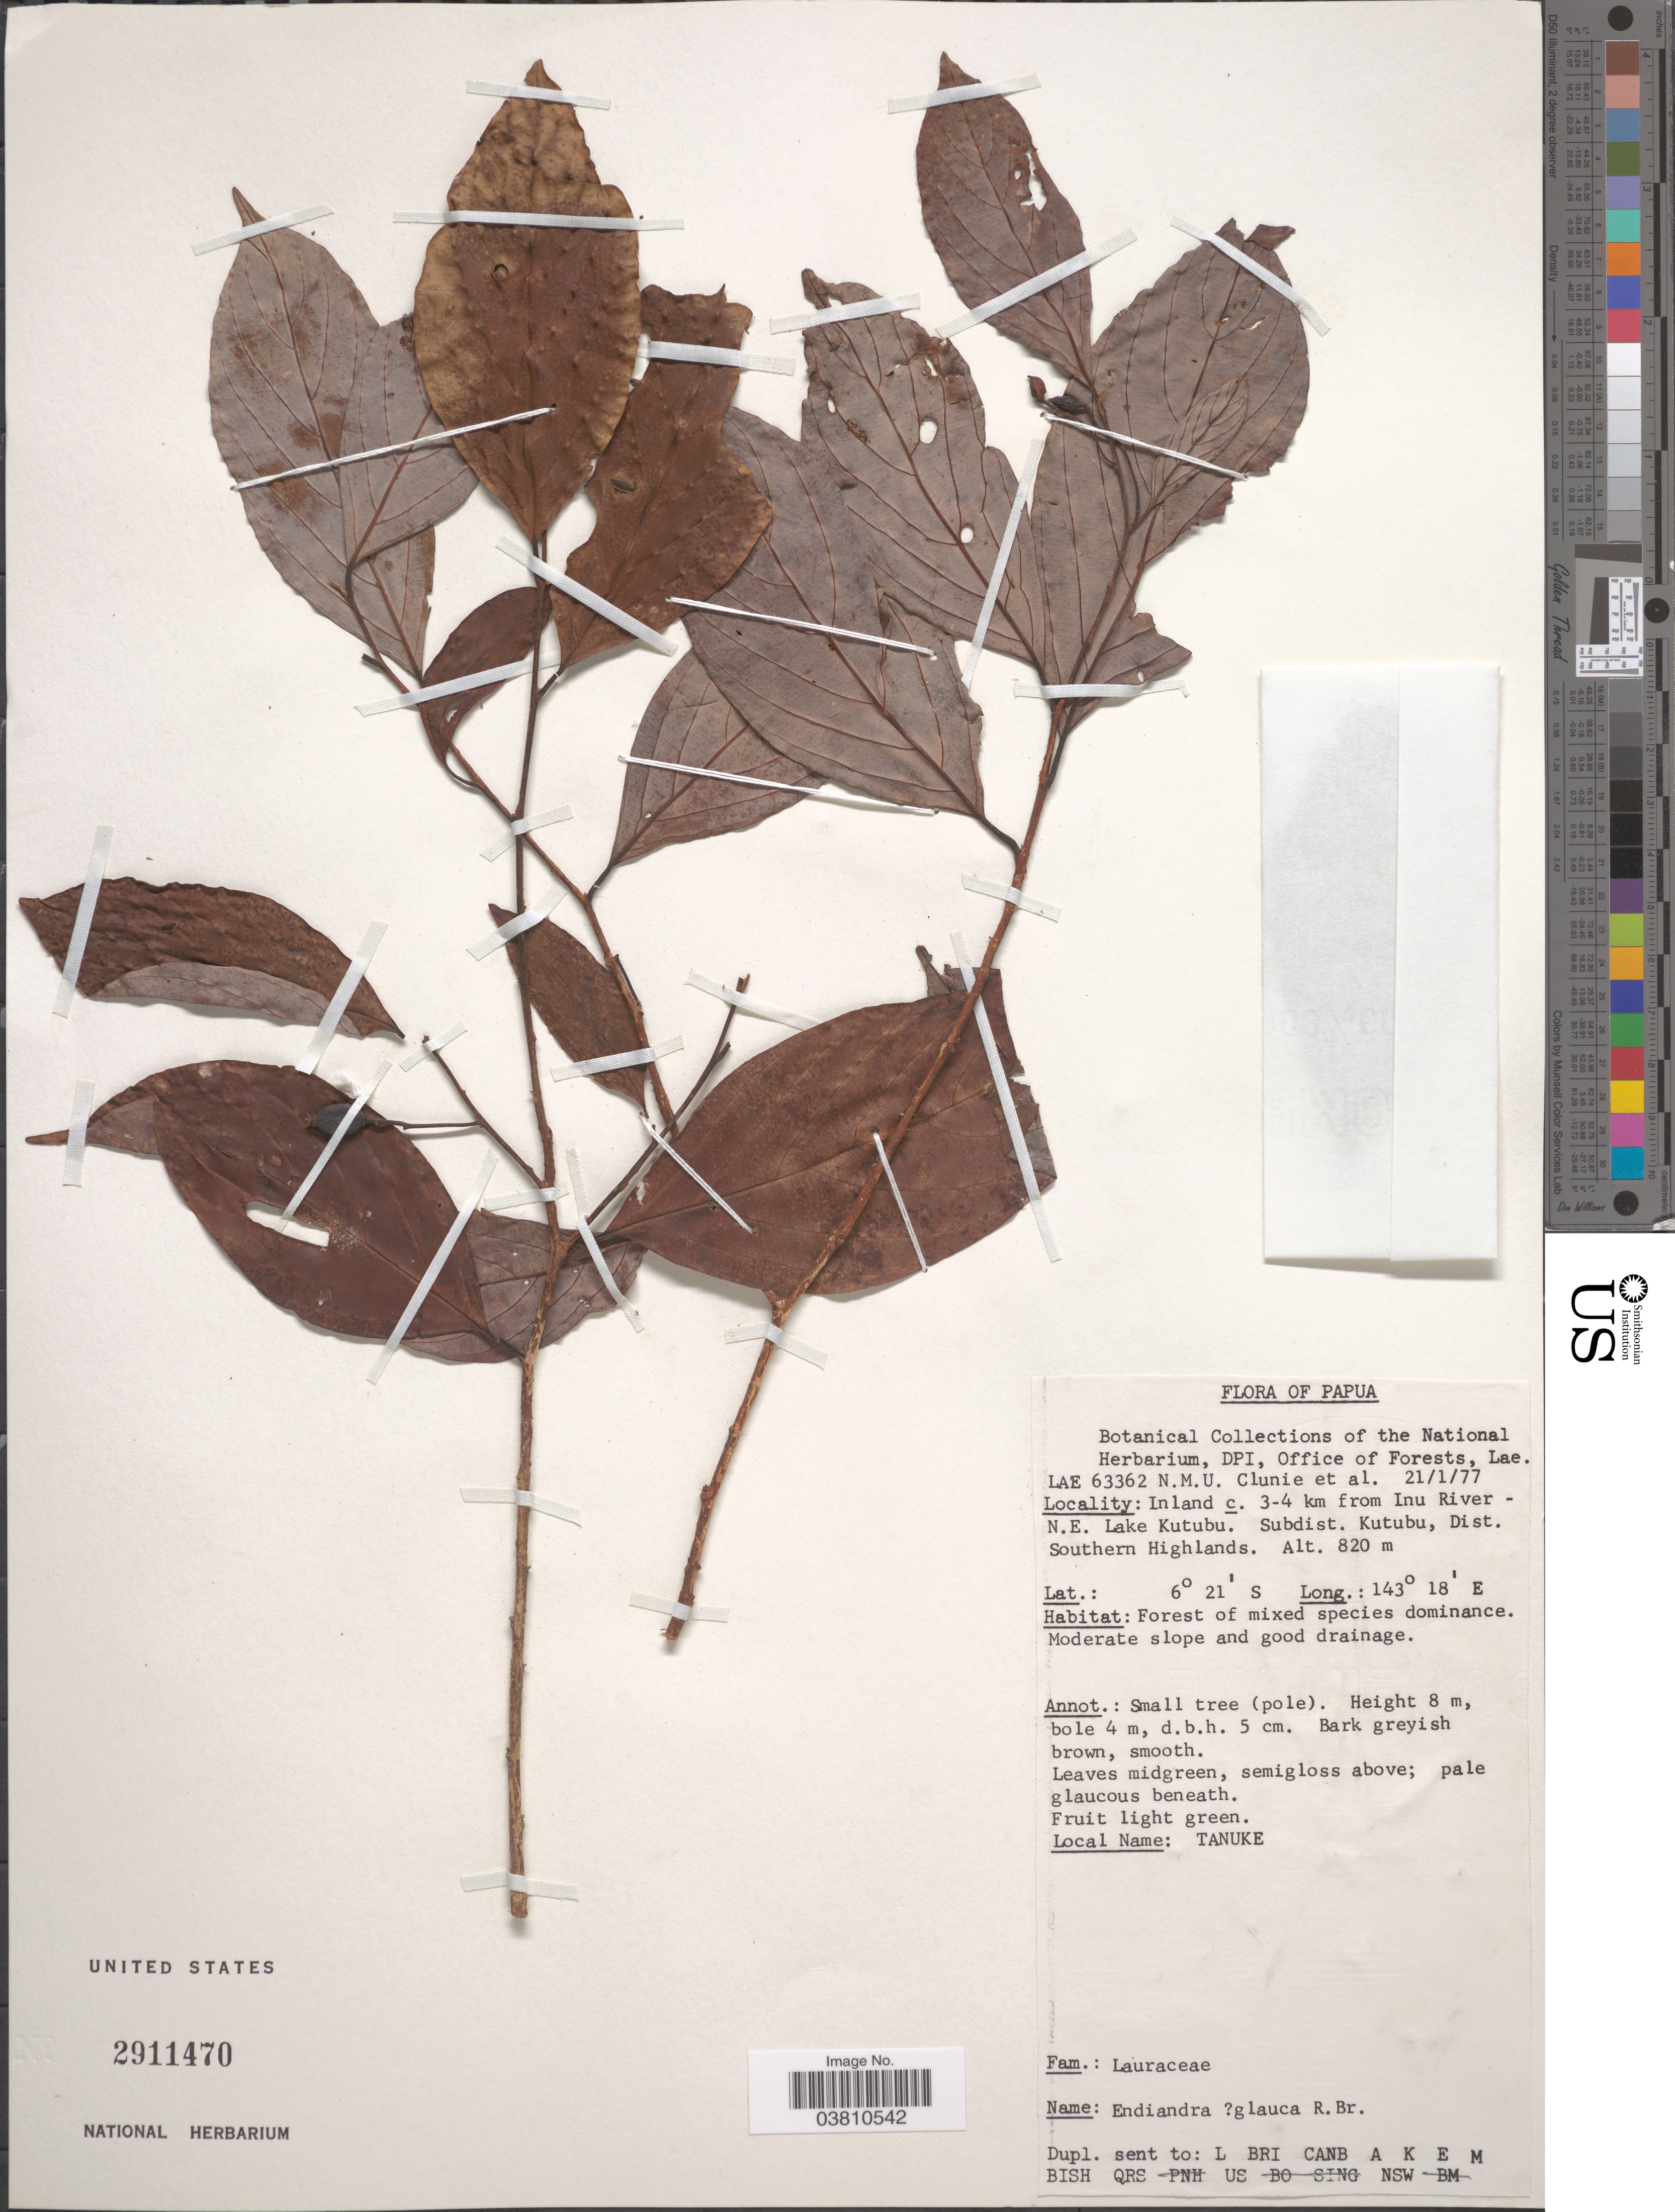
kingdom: Plantae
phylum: Tracheophyta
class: Magnoliopsida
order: Laurales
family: Lauraceae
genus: Endiandra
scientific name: Endiandra glauca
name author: R. Br.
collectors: N.M.U. Clunie & et al.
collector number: LAE 63362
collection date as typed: Transcribed d/m/y: 21/1/77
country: Papua New Guinea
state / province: Southern Highlands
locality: Papua. Inland c. 3-4 km from Inu River - N.E. Lake Kutubu. Subdist. Kutubu, Dist. Southern Highlands.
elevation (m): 820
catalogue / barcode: US 2911470